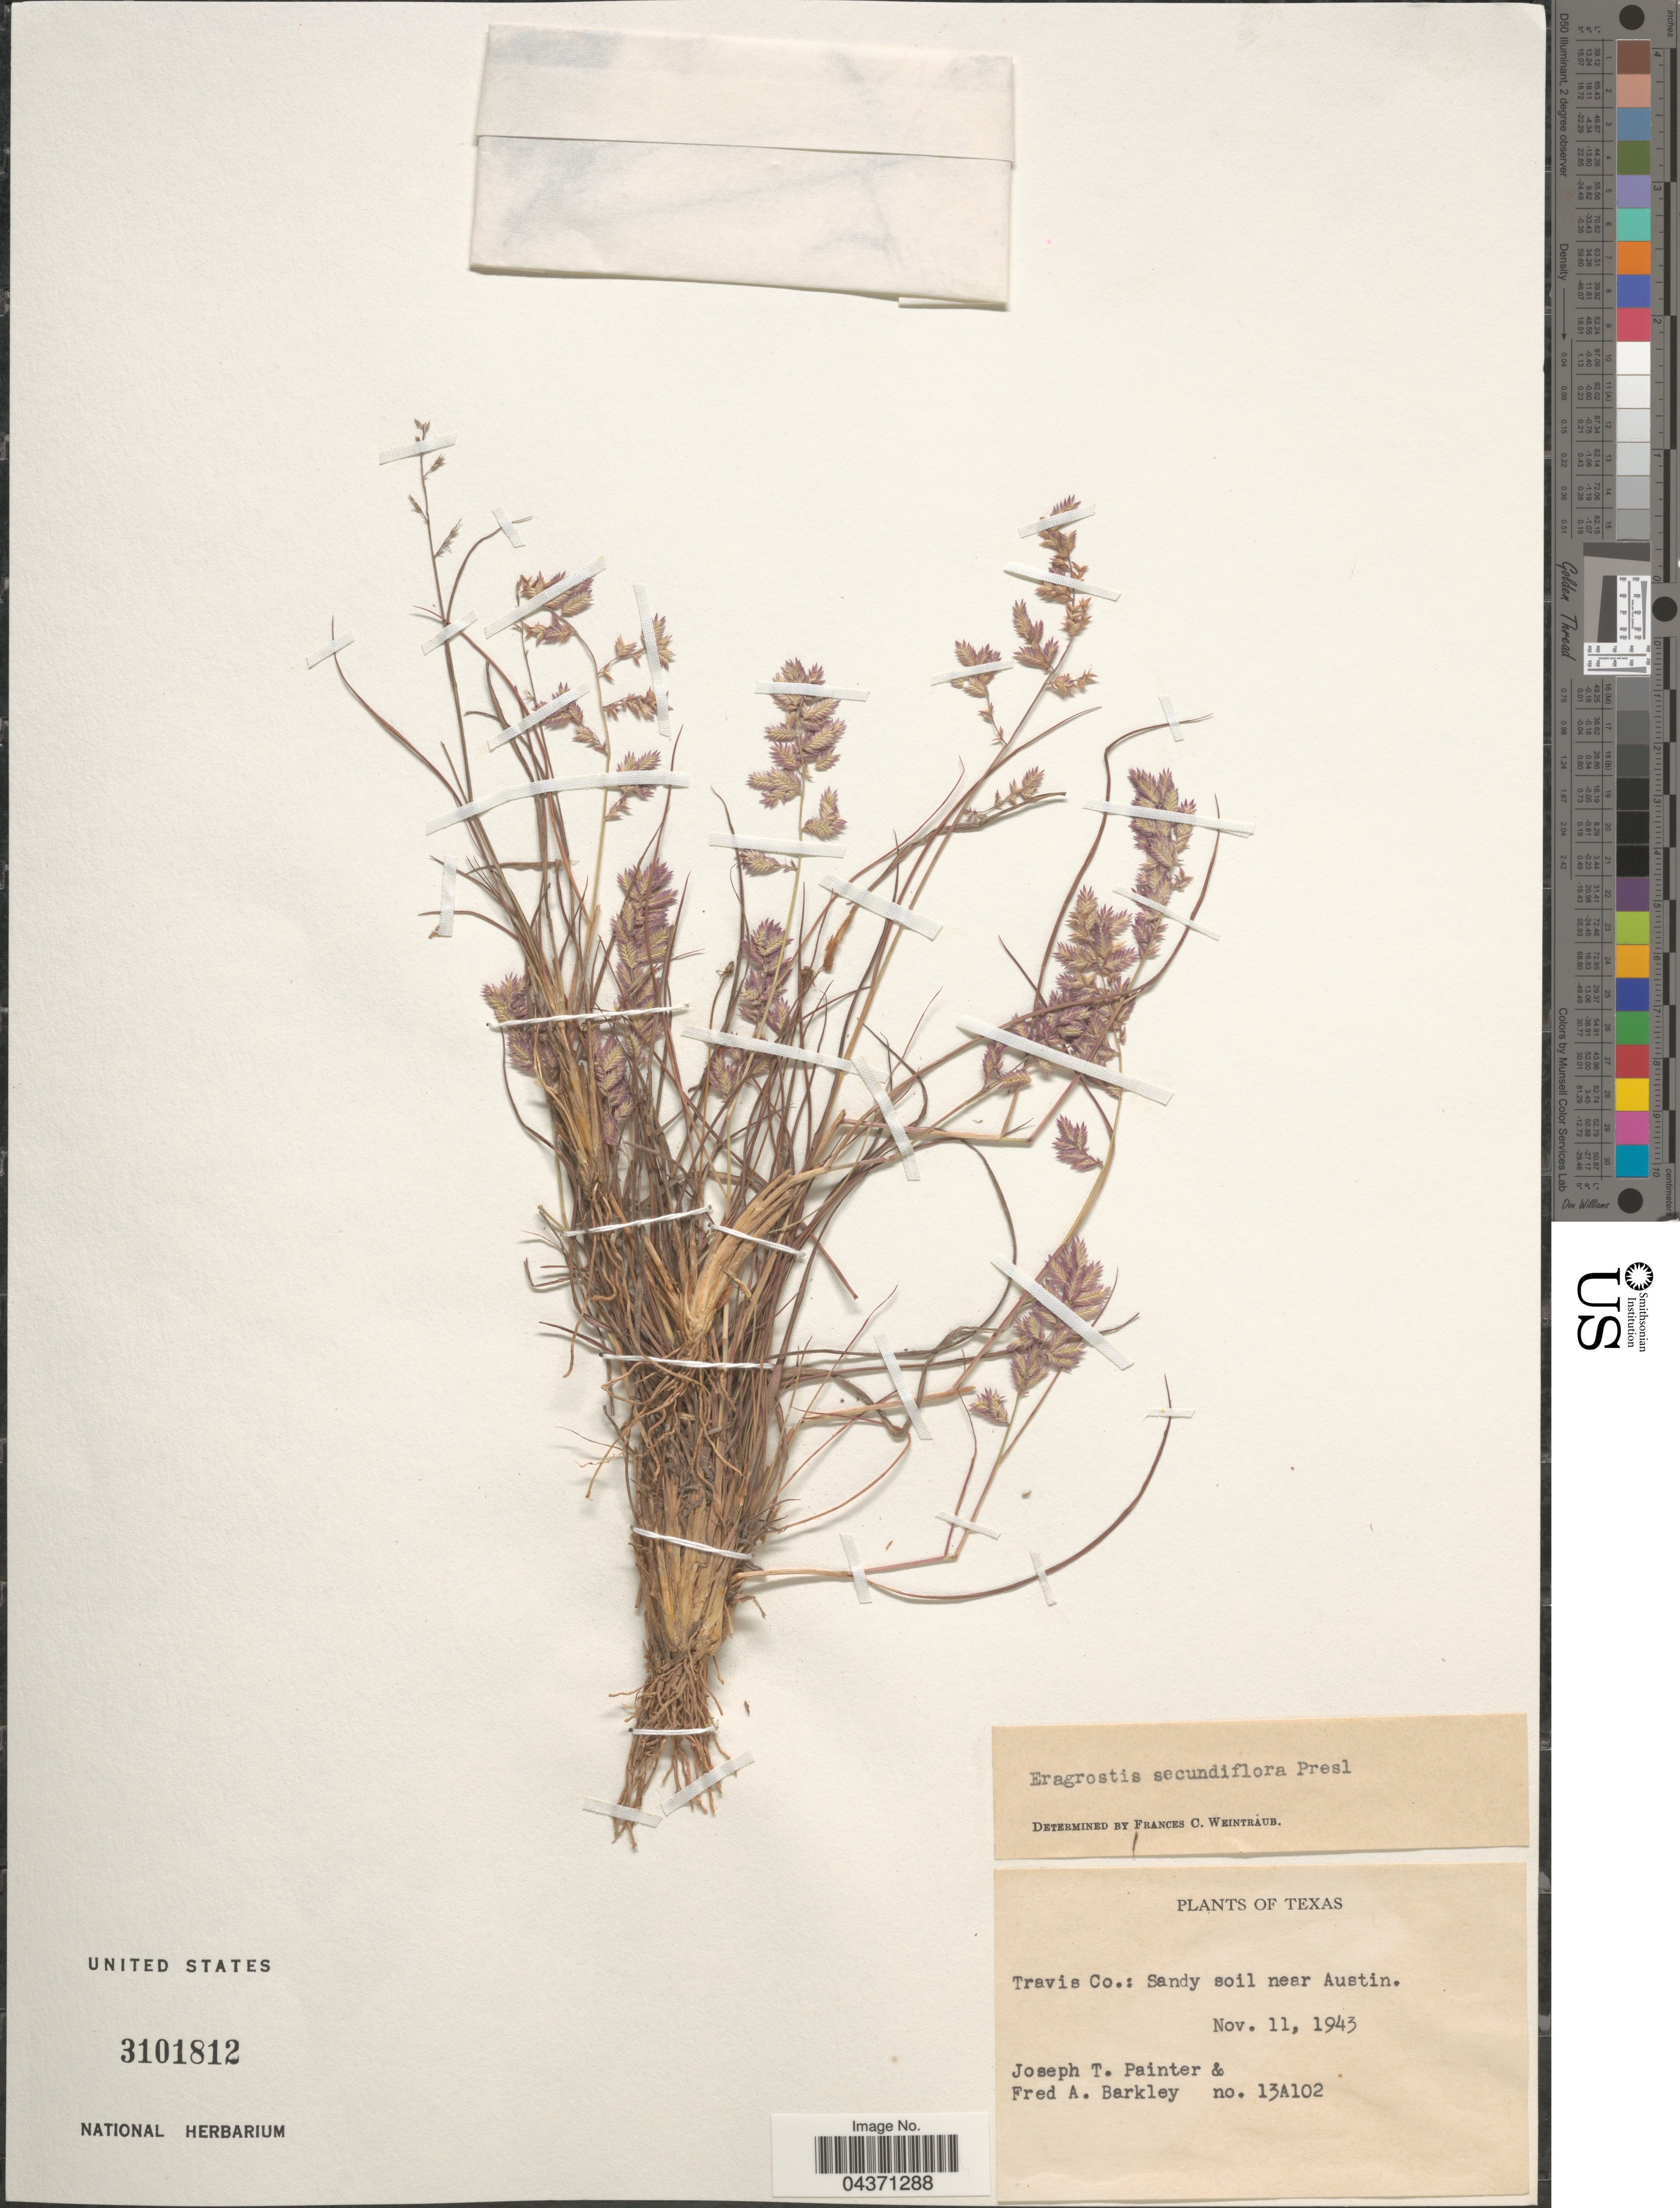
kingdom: Plantae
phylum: Tracheophyta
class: Liliopsida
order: Poales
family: Poaceae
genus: Eragrostis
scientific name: Eragrostis secundiflora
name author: J. Presl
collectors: J. T. Painter & F. A. Barkley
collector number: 13A102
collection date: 1943-11-11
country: United States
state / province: Texas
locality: Travis Co.: Sandy soil near Austin.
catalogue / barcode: US 3101812